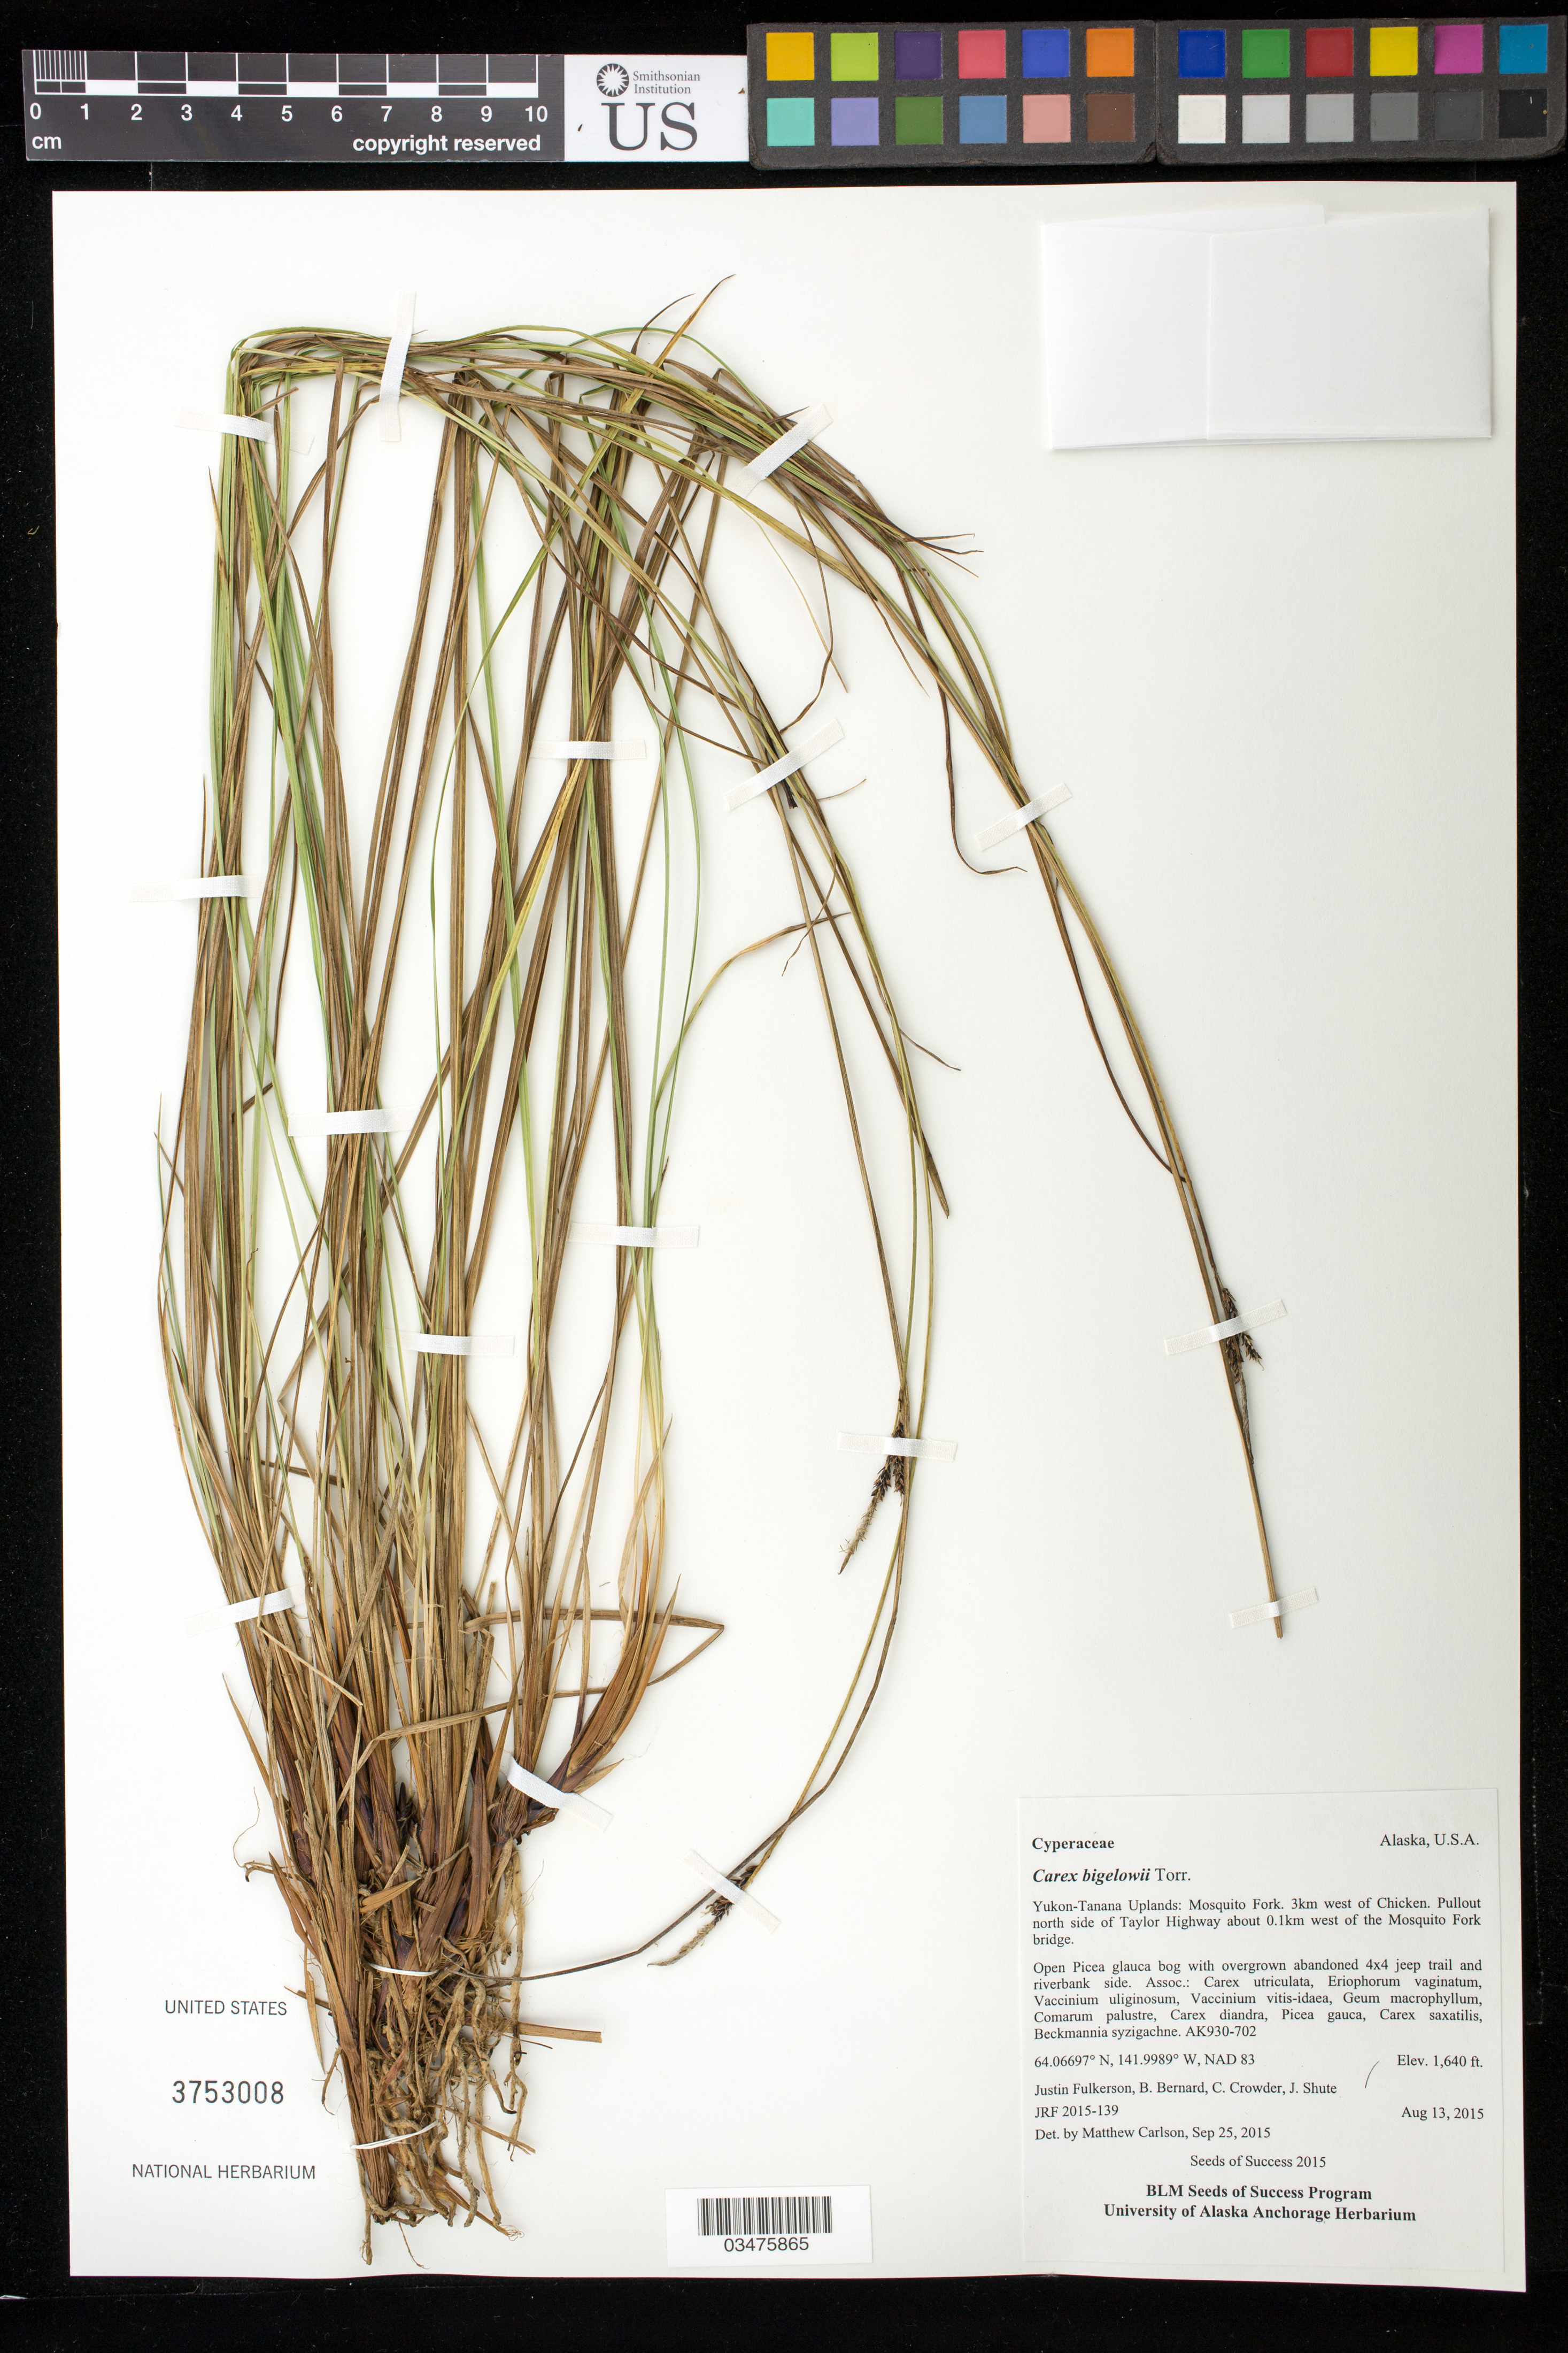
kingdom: Plantae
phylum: Tracheophyta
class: Liliopsida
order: Poales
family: Cyperaceae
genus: Carex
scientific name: Carex bigelowii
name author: Torr. ex Schwein.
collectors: J. Fulkerson, C. Crowder, J. Shute & B. Bernard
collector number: AK930-702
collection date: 2015-08-13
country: United States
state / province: Alaska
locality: Yukon-Tanana Uplands, Mosquito Fork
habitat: Open Picea glauca bog with overgrown abandoned 4X4 jeep trail and riverbak side.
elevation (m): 500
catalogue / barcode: US 3753008